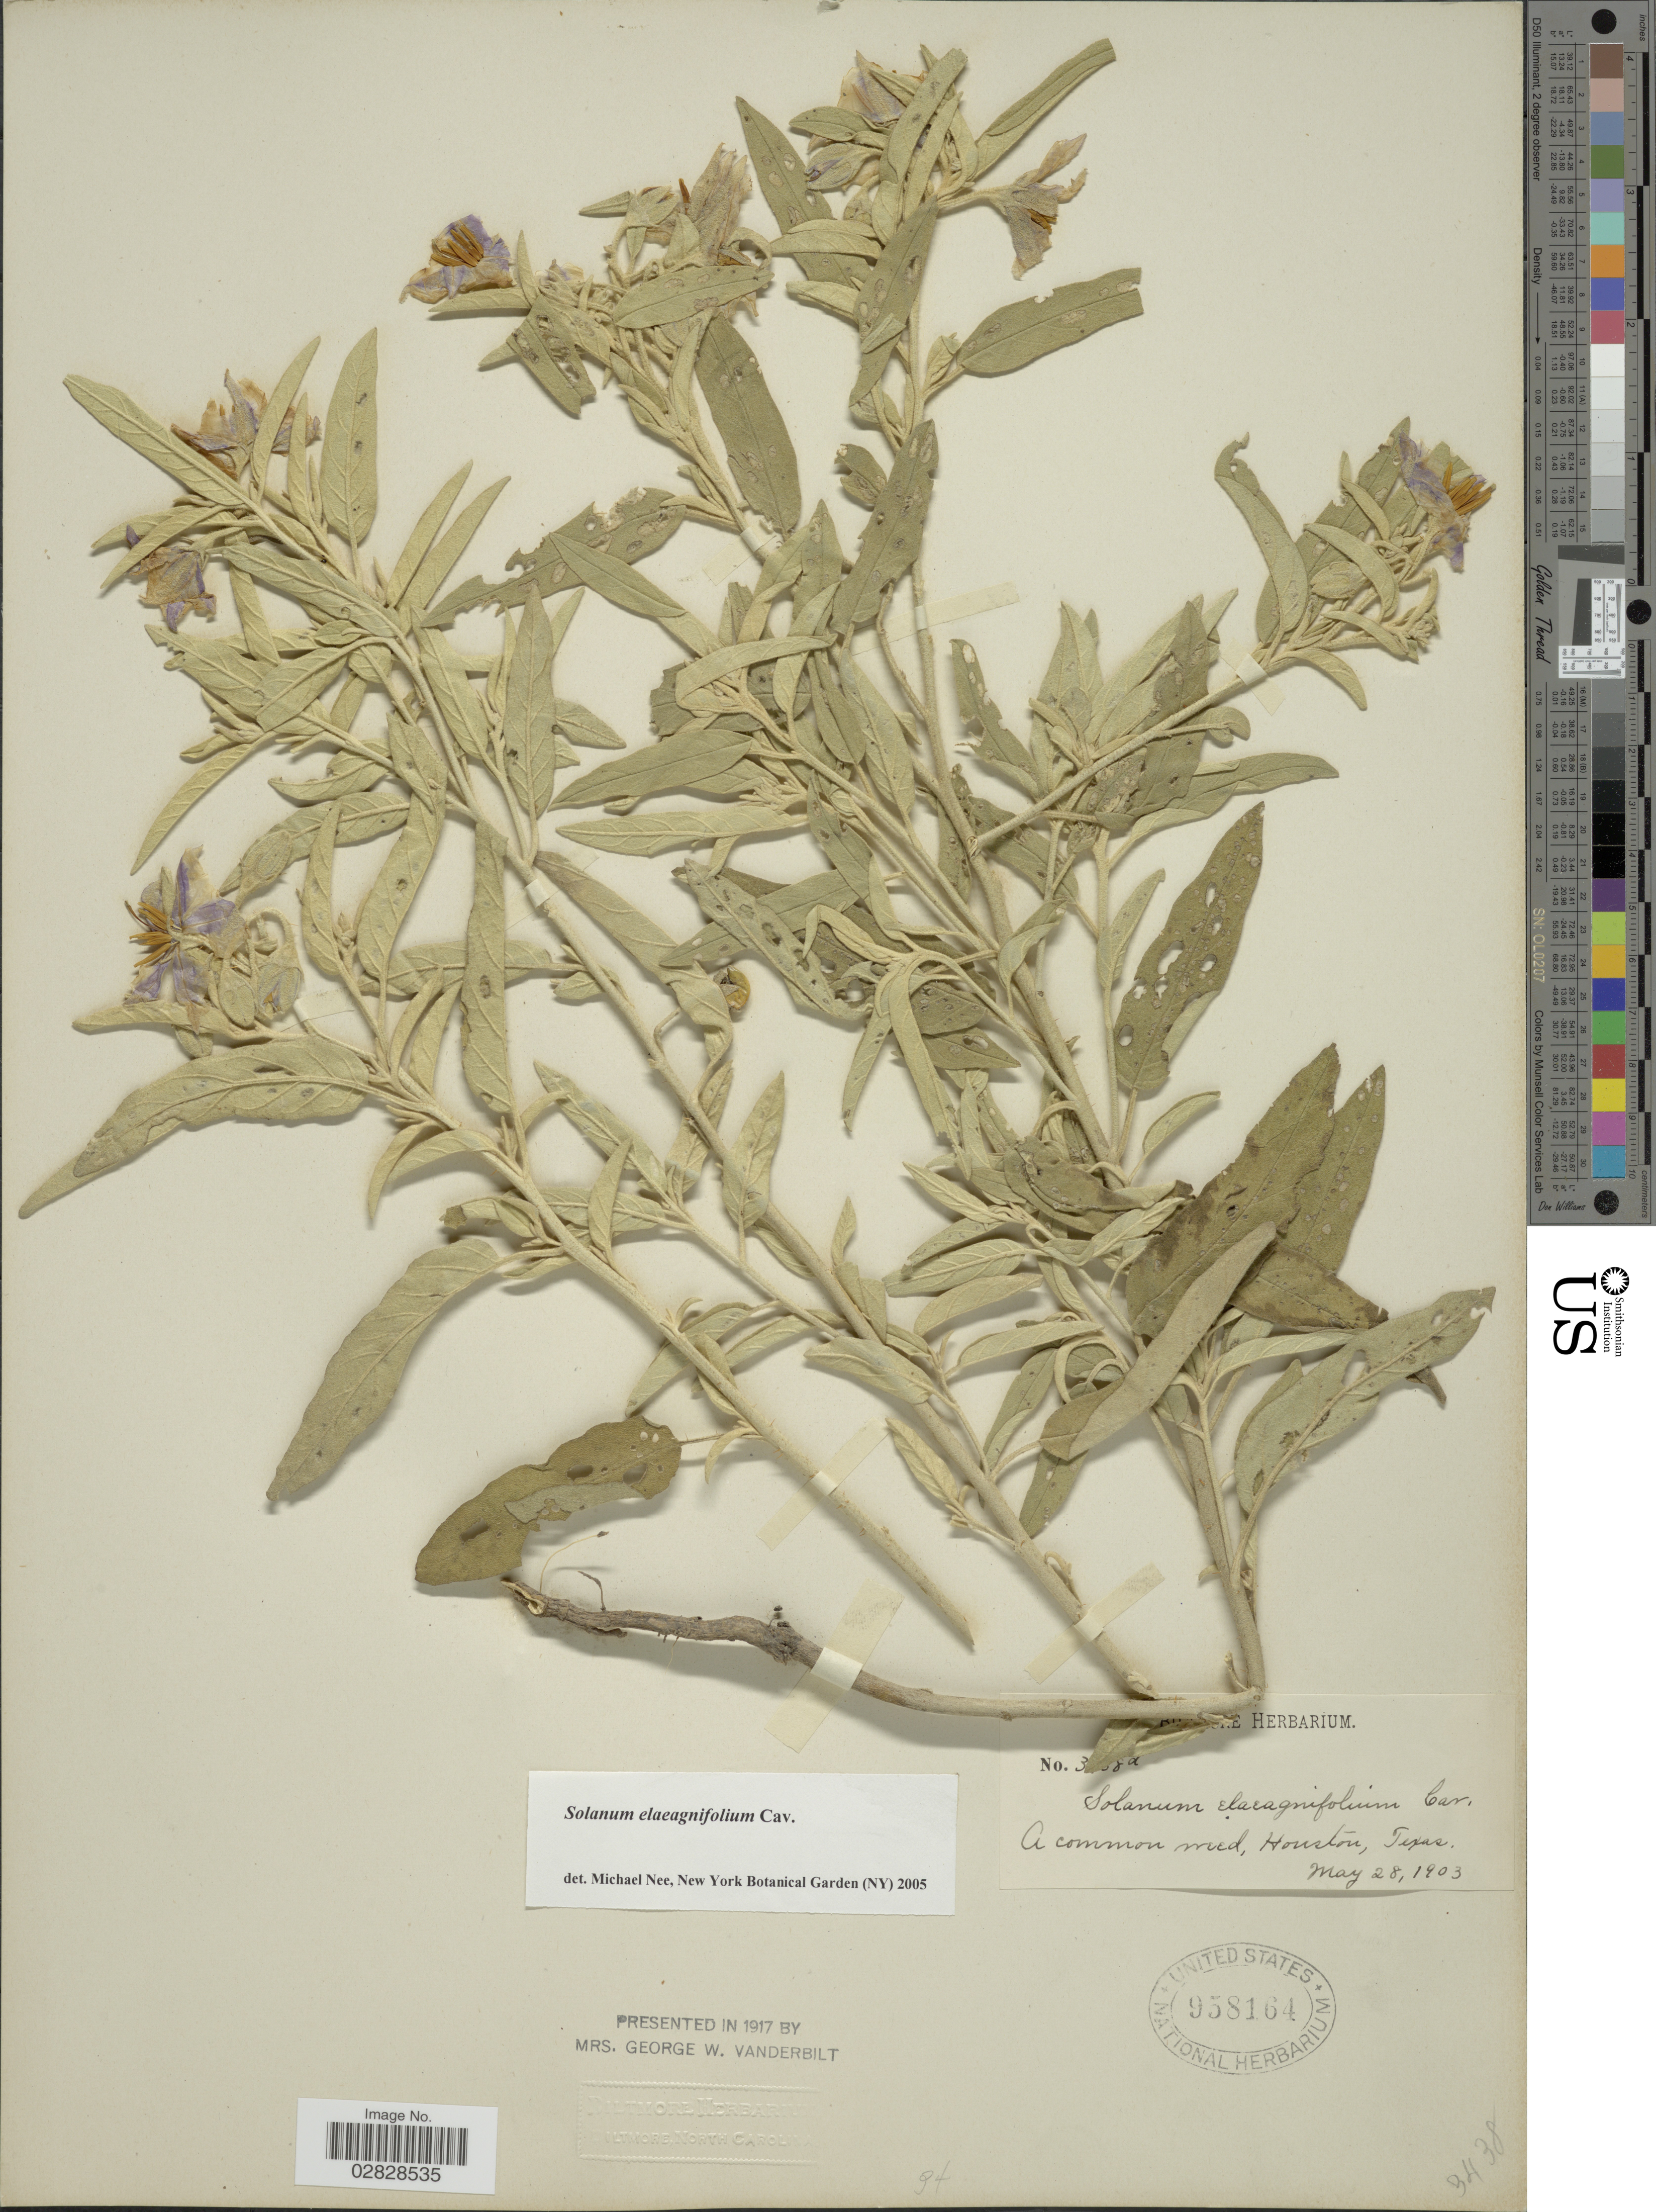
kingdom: Plantae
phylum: Tracheophyta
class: Magnoliopsida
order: Solanales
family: Solanaceae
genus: Solanum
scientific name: Solanum elaeagnifolium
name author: Cav.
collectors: ex herb. Biltmore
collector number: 3438a*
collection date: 1903-05-28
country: United States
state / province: Texas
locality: Houston.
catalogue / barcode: US 958164